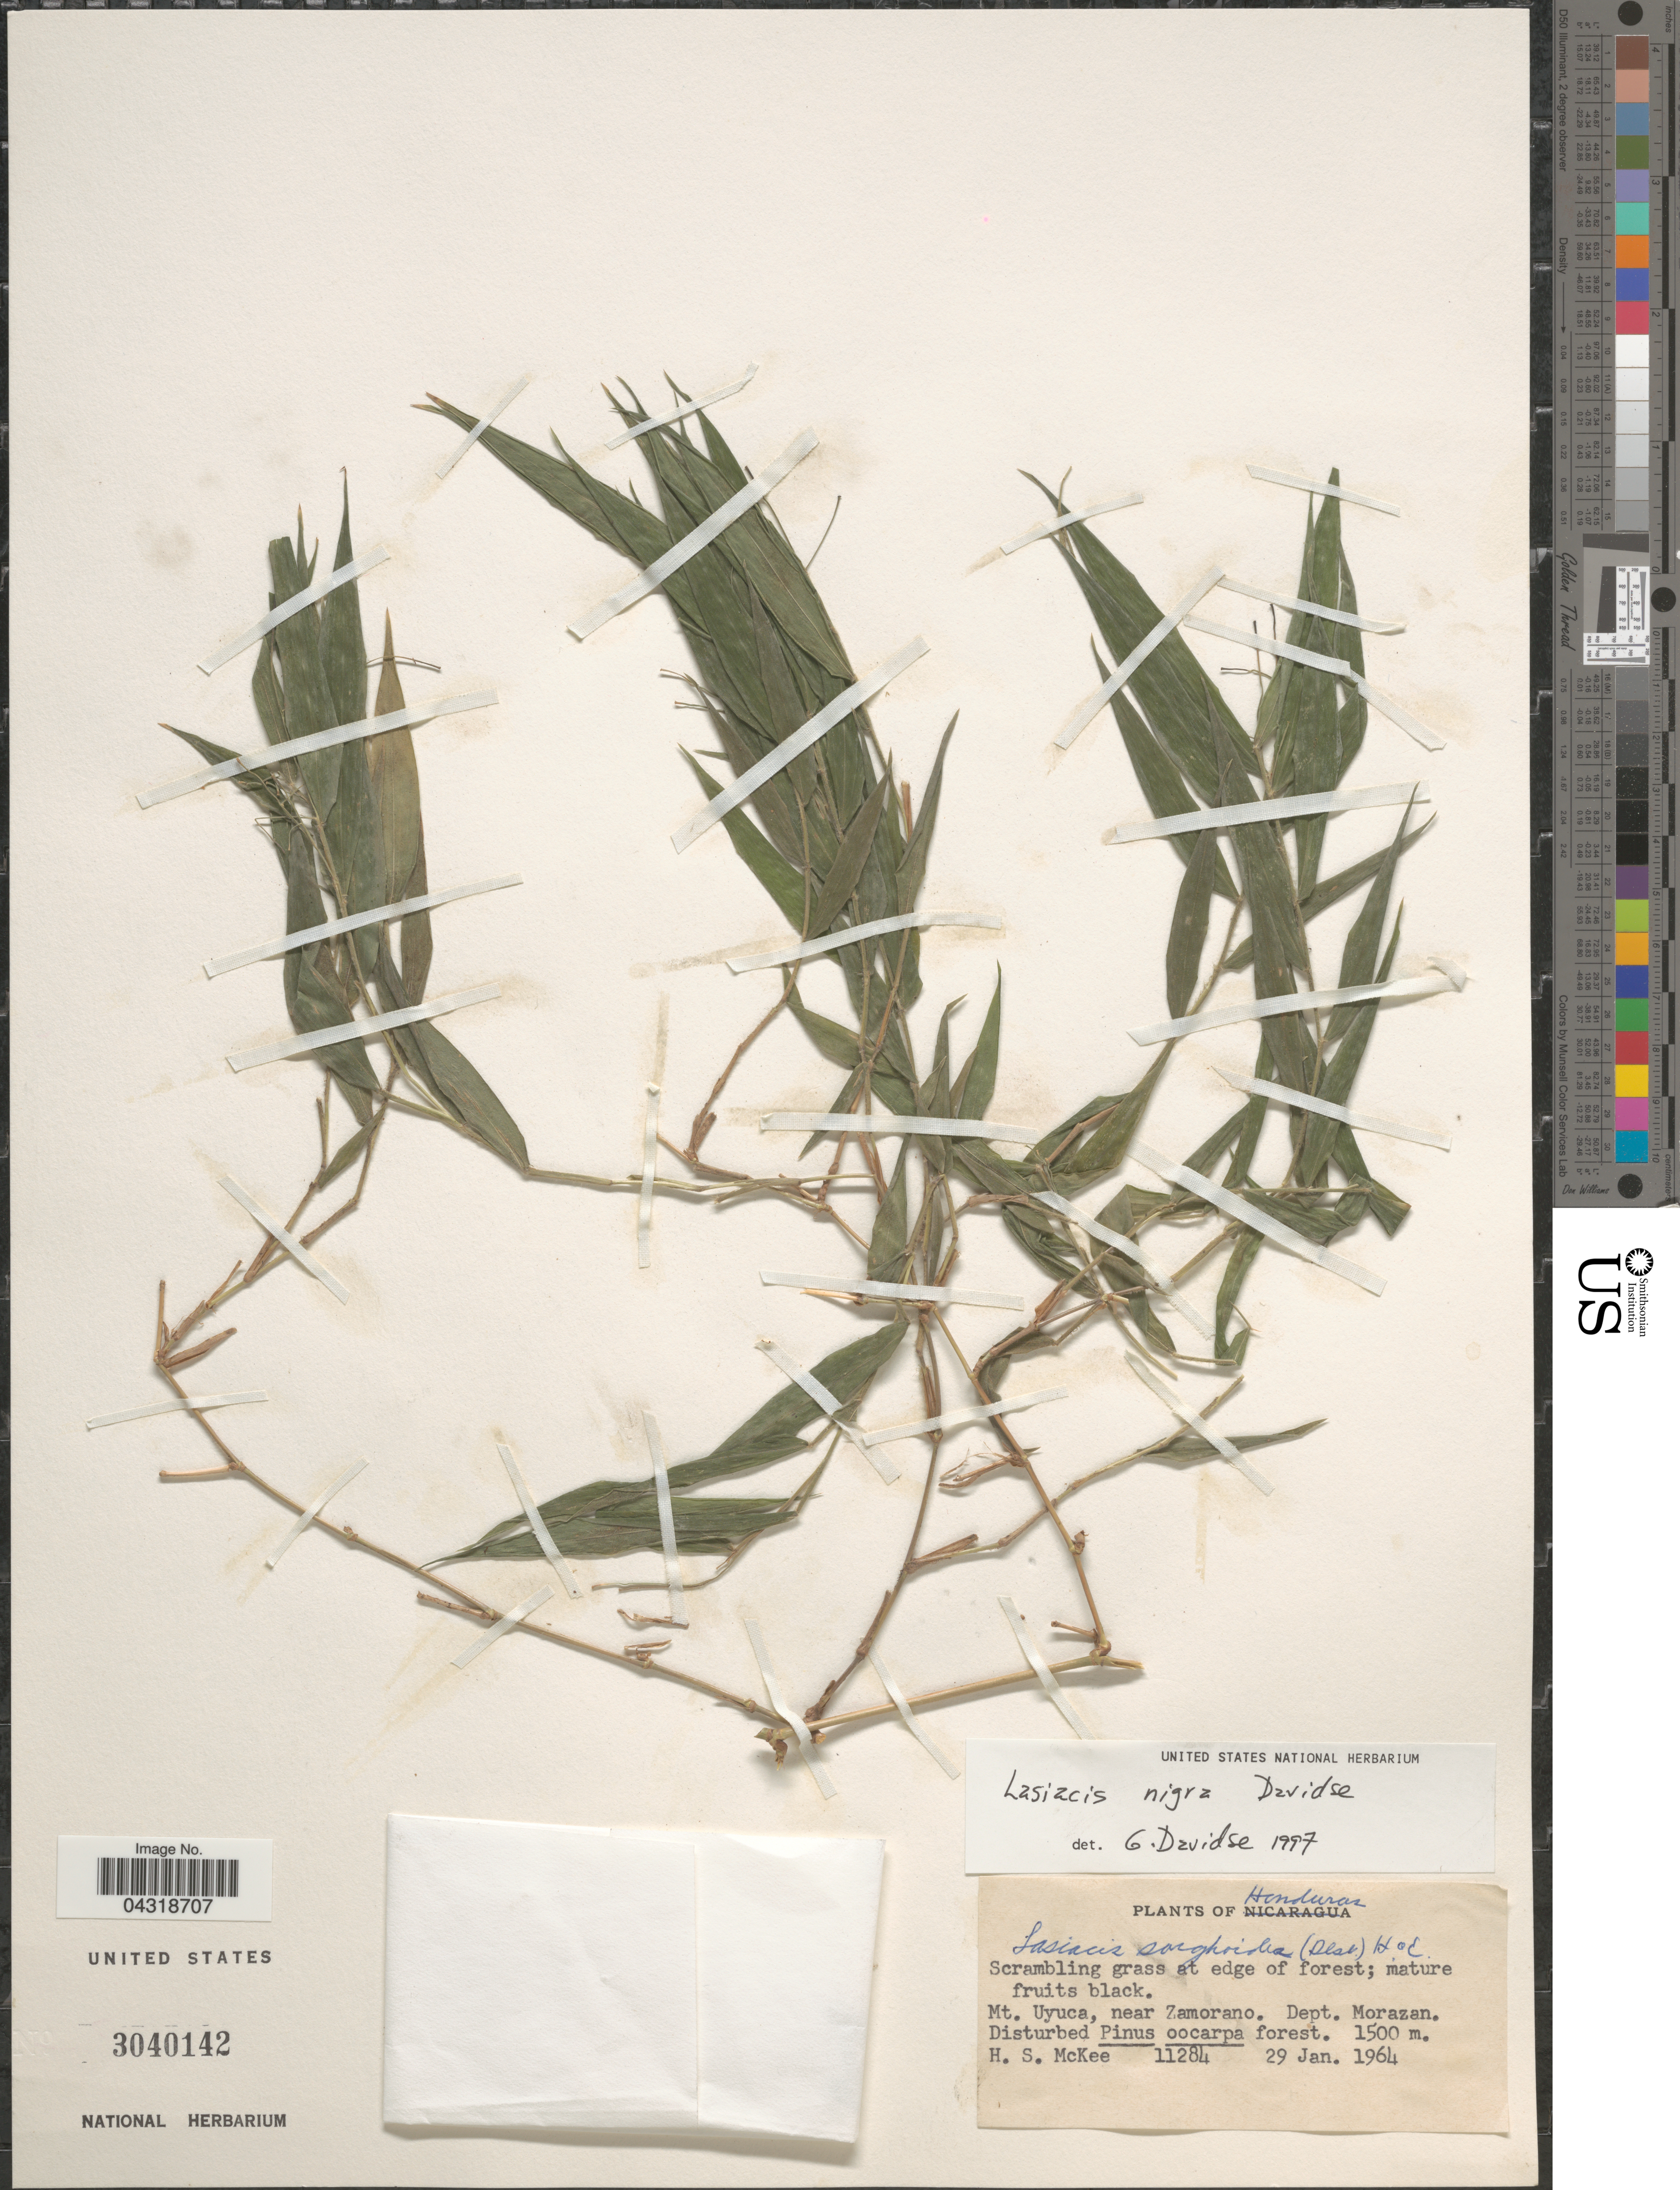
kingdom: Plantae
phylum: Tracheophyta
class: Liliopsida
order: Poales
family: Poaceae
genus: Lasiacis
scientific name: Lasiacis oaxacensis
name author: (Steud.) Hitchc.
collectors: H. S. McKee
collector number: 11284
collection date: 1964-01-29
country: Honduras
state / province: Fco. Morazán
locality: Mt. Uyuca, near Zamorano. Dept. Morazan.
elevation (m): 1500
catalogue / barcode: US 3040142